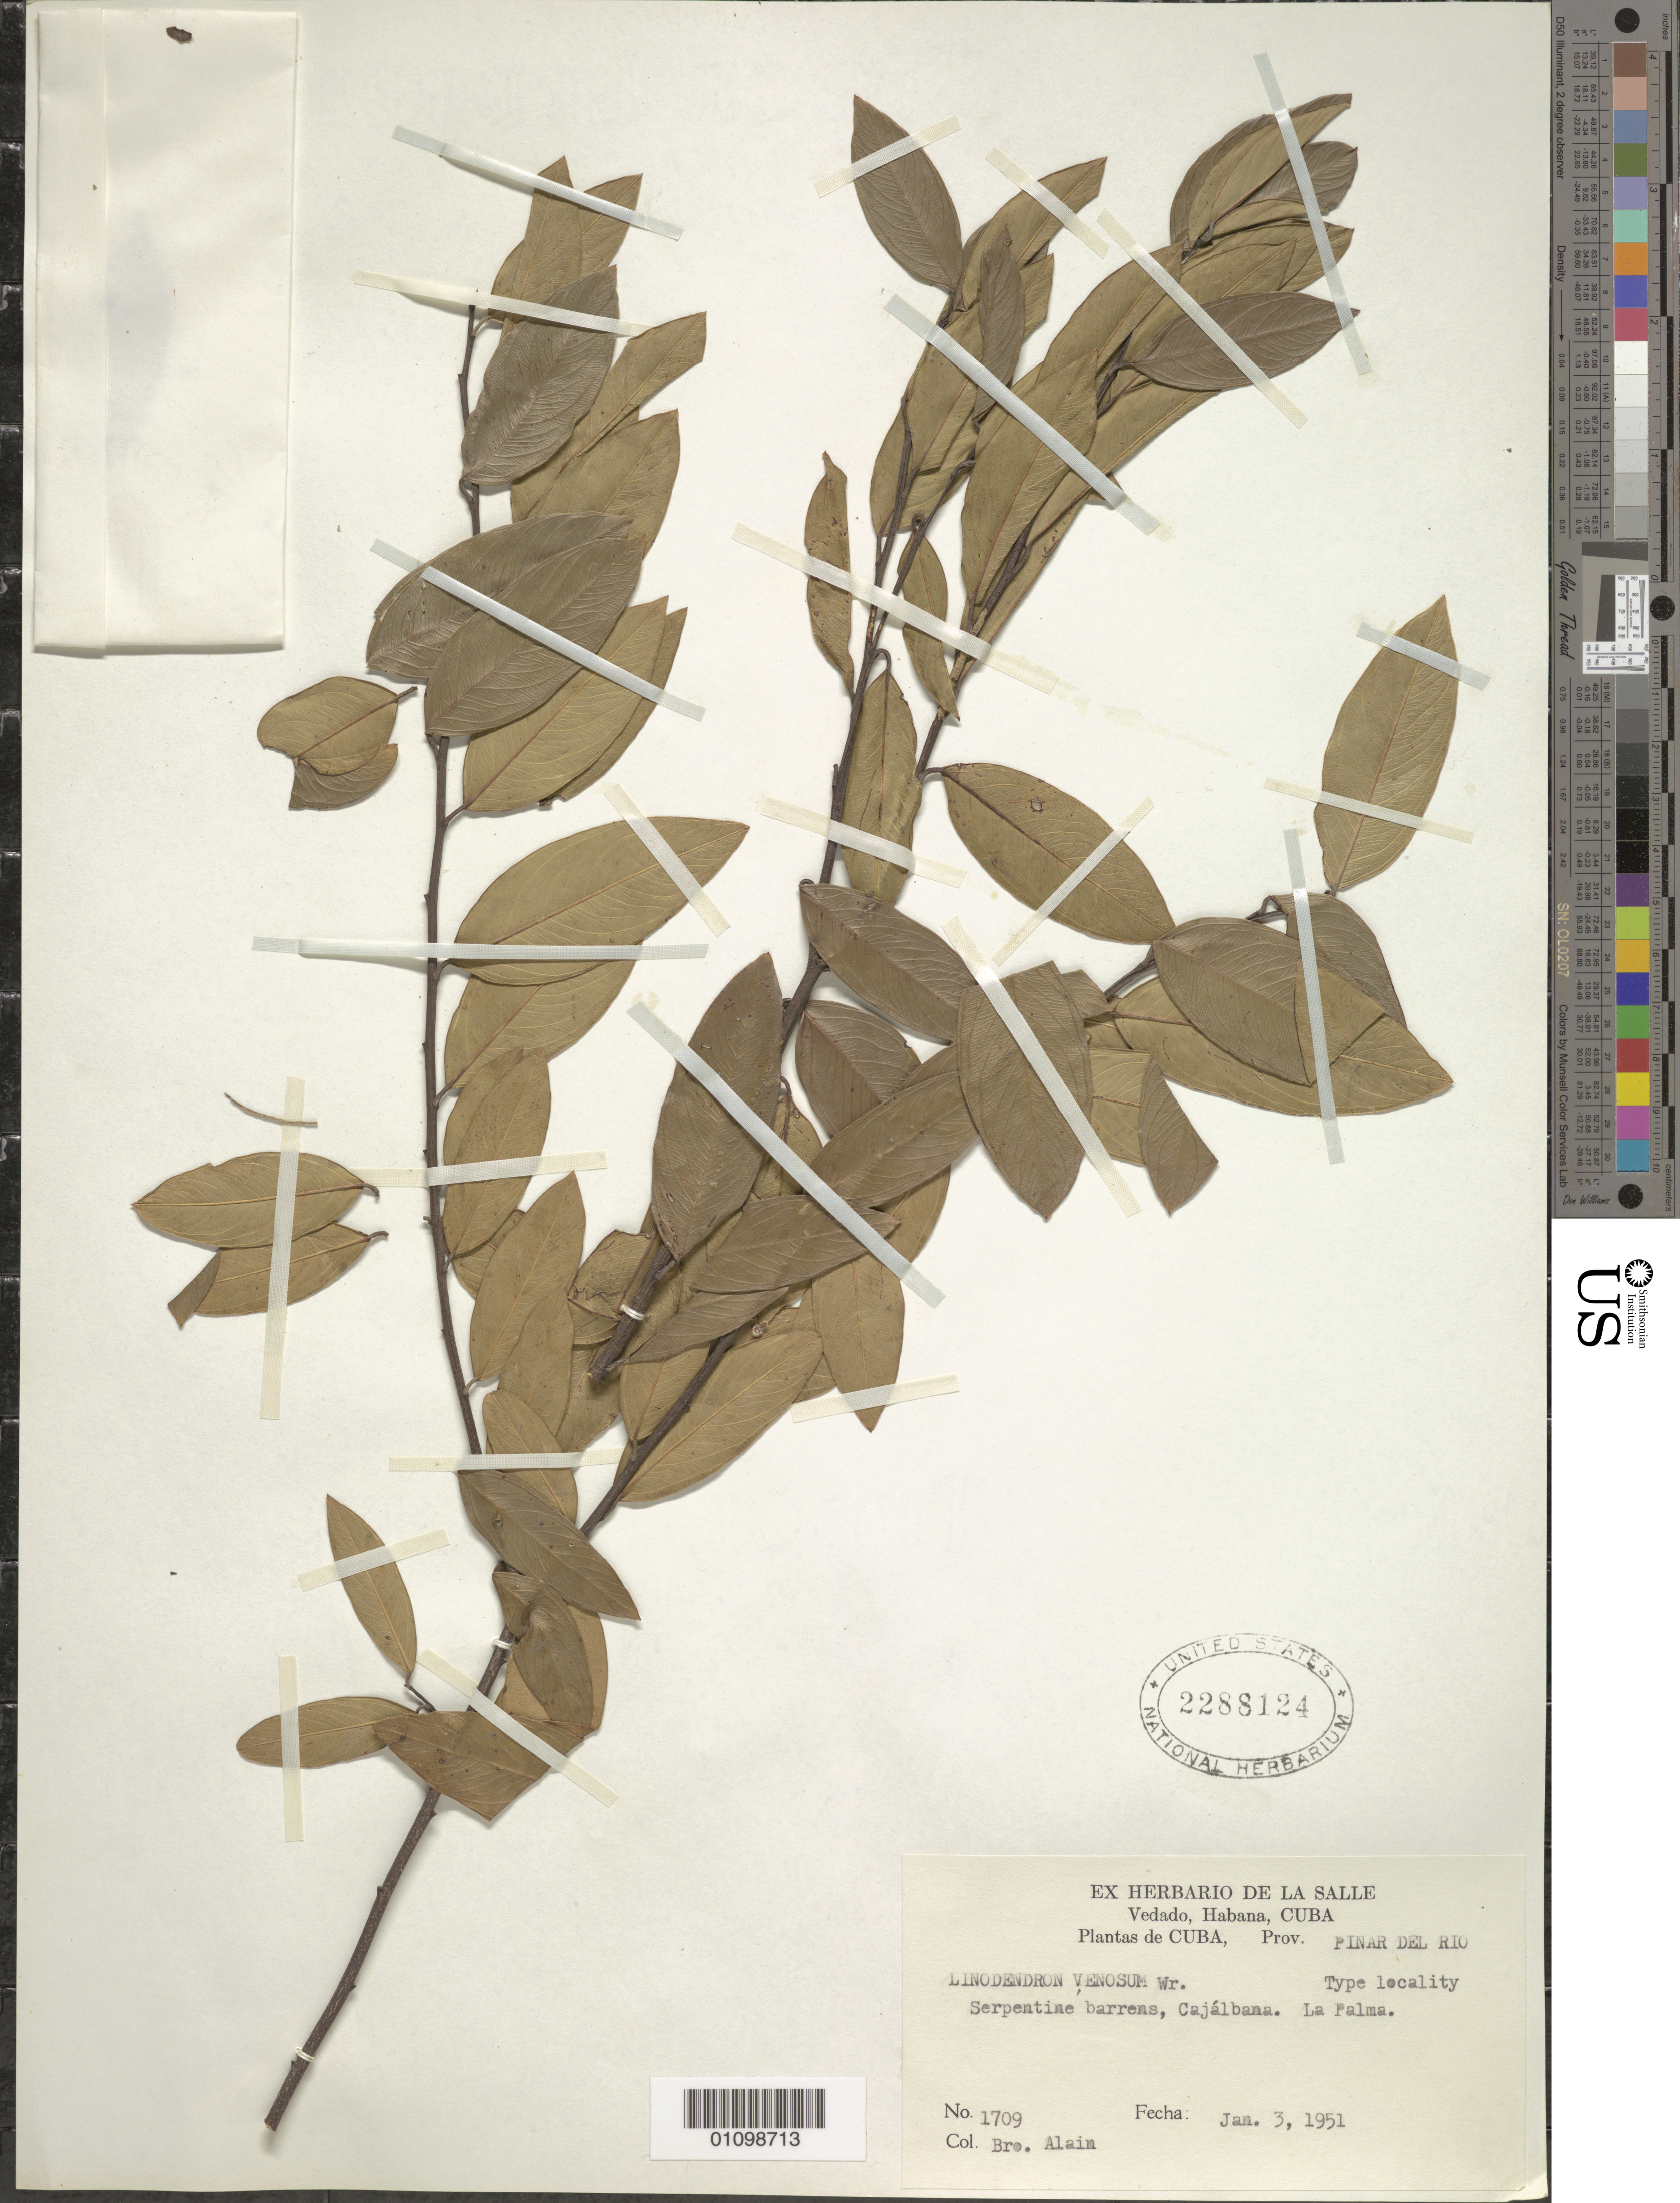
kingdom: Plantae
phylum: Tracheophyta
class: Magnoliopsida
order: Malvales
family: Thymelaeaceae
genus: Linodendron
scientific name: Linodendron venosum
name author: C. Wright ex Griseb.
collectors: A. H. Liogier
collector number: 1709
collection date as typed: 03 Jan 1951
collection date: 1951-01-03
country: Cuba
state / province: Pinar del Rio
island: Cuba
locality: Serpentine barrens, Cajalbanas La Palma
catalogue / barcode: US 2288124